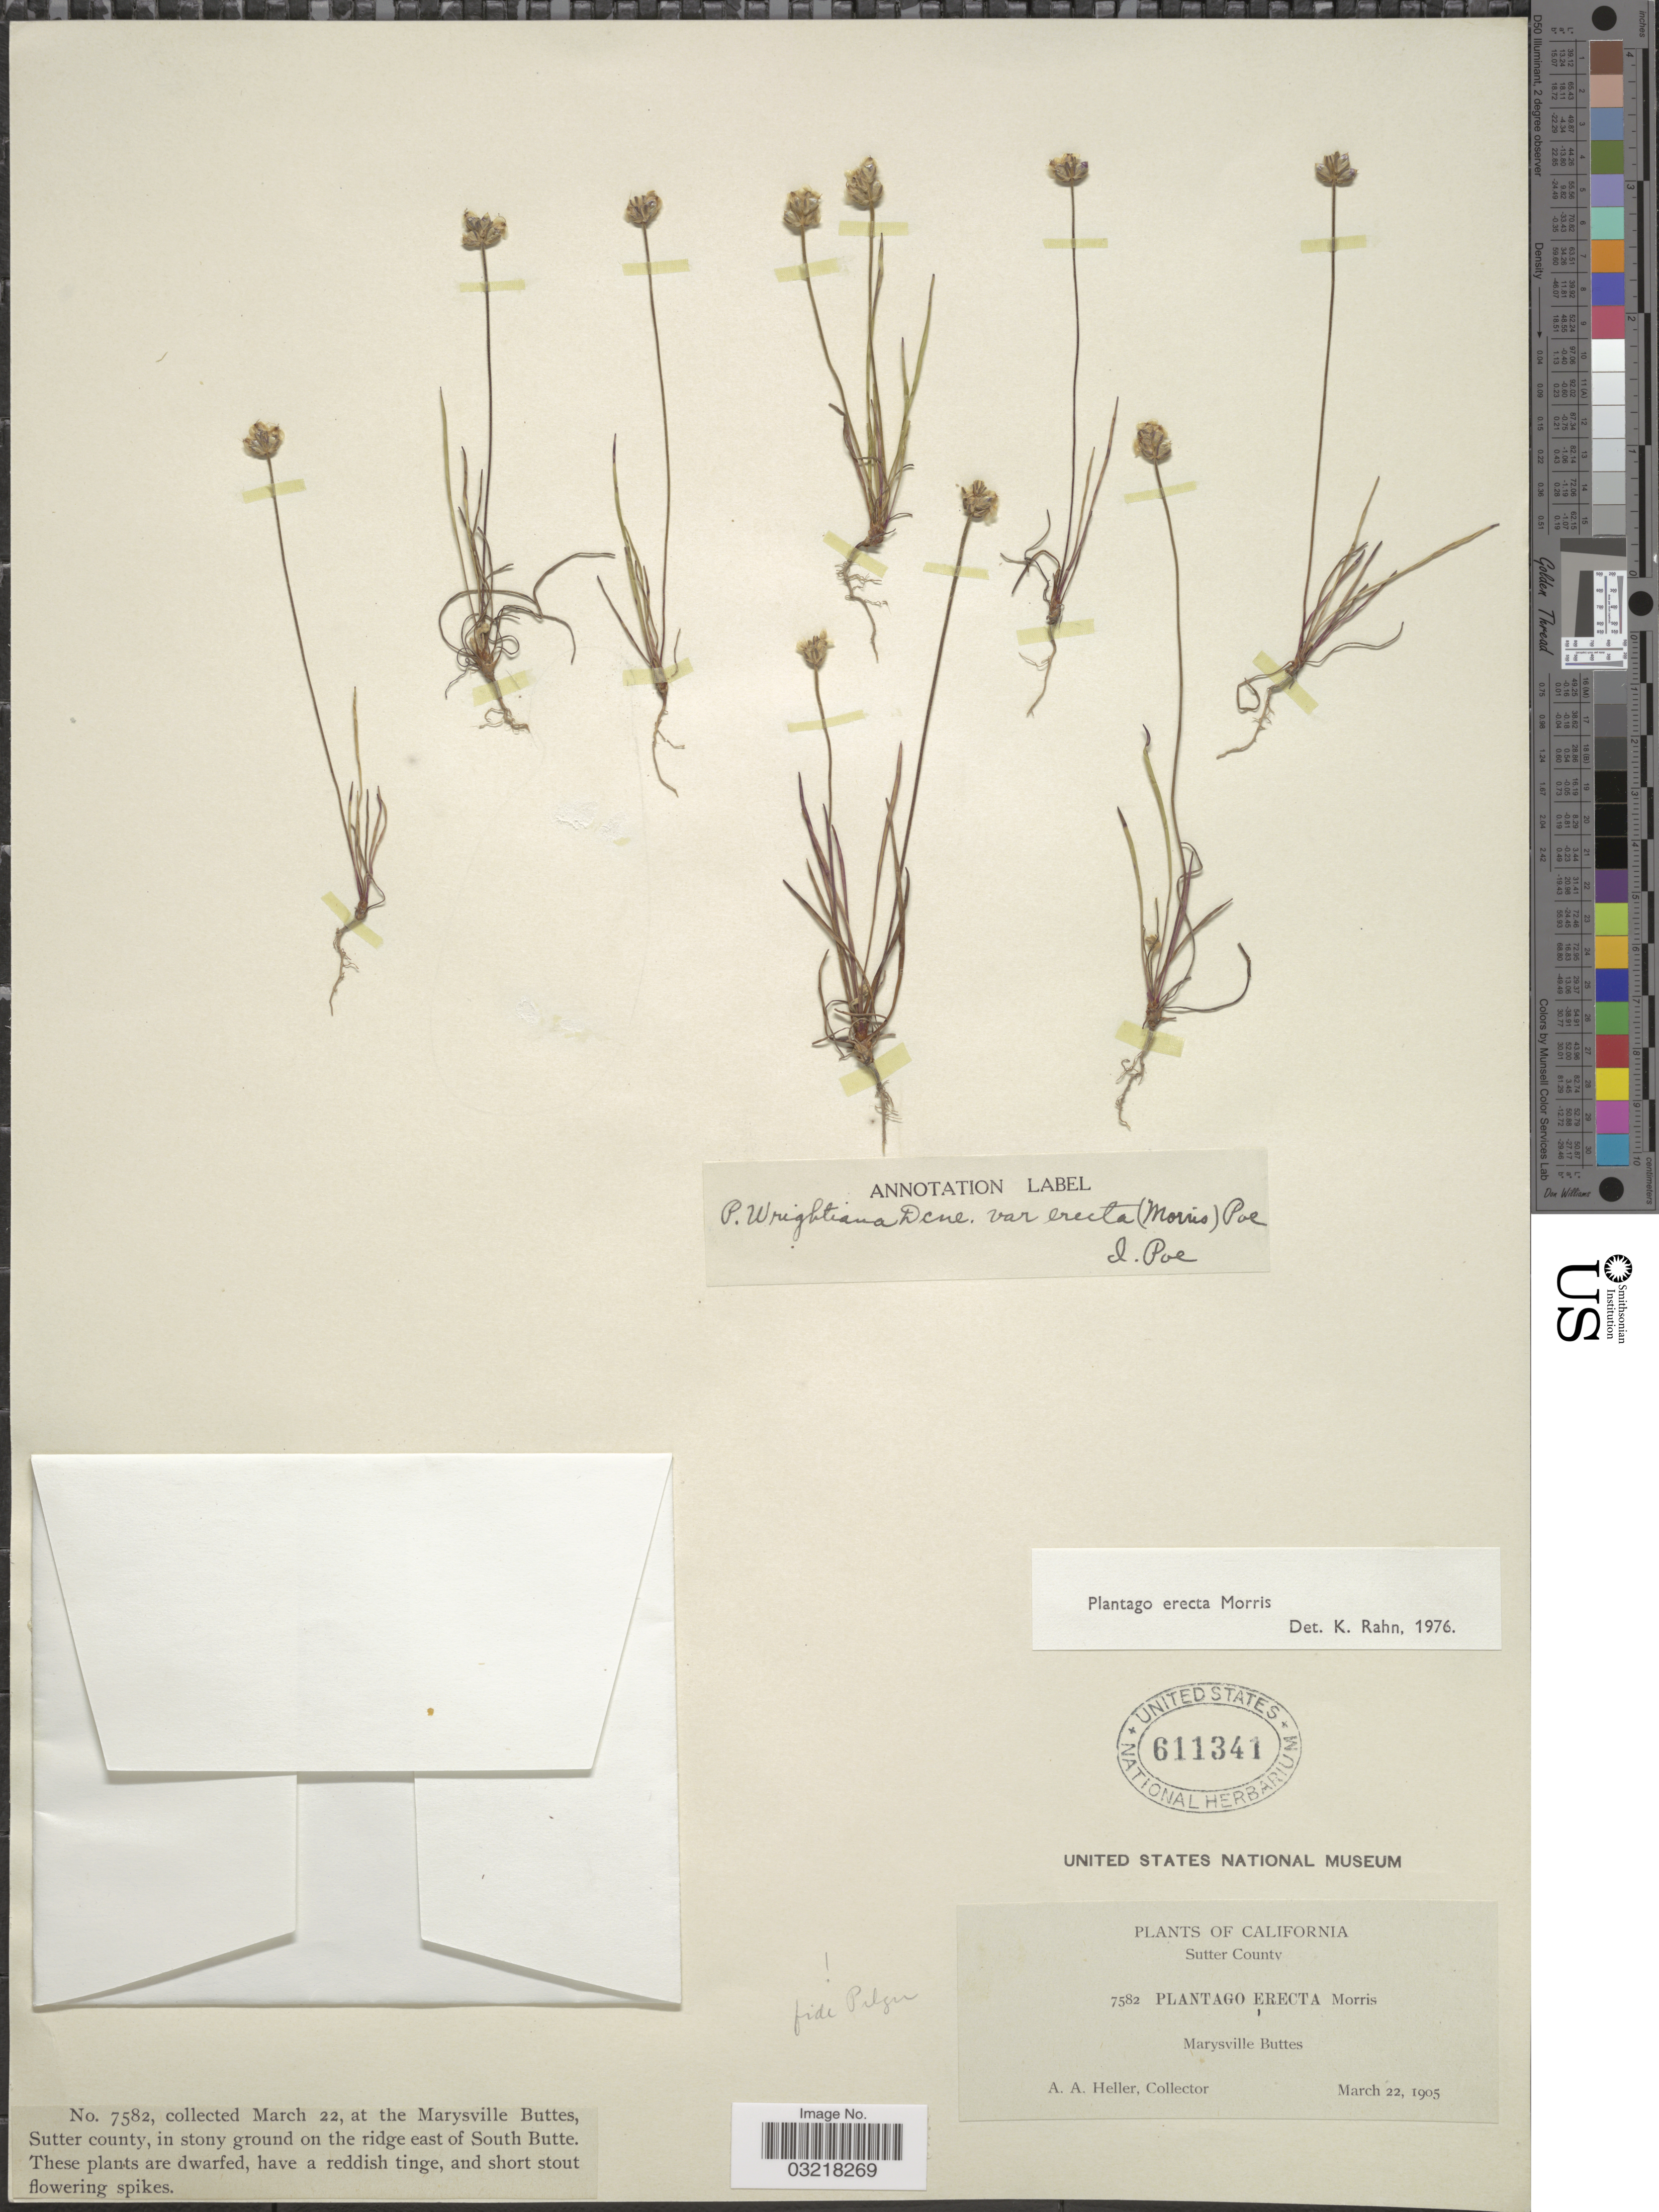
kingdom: Plantae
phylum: Tracheophyta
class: Magnoliopsida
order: Lamiales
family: Plantaginaceae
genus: Plantago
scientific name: Plantago erecta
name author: Morris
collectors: A. A. Heller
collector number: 7582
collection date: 1905-03-22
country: United States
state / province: California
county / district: Sutter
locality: Sutter County. At the Marysville Buttes, Sutter county, in stony ground on the ridge east of South Butte.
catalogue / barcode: US 611341